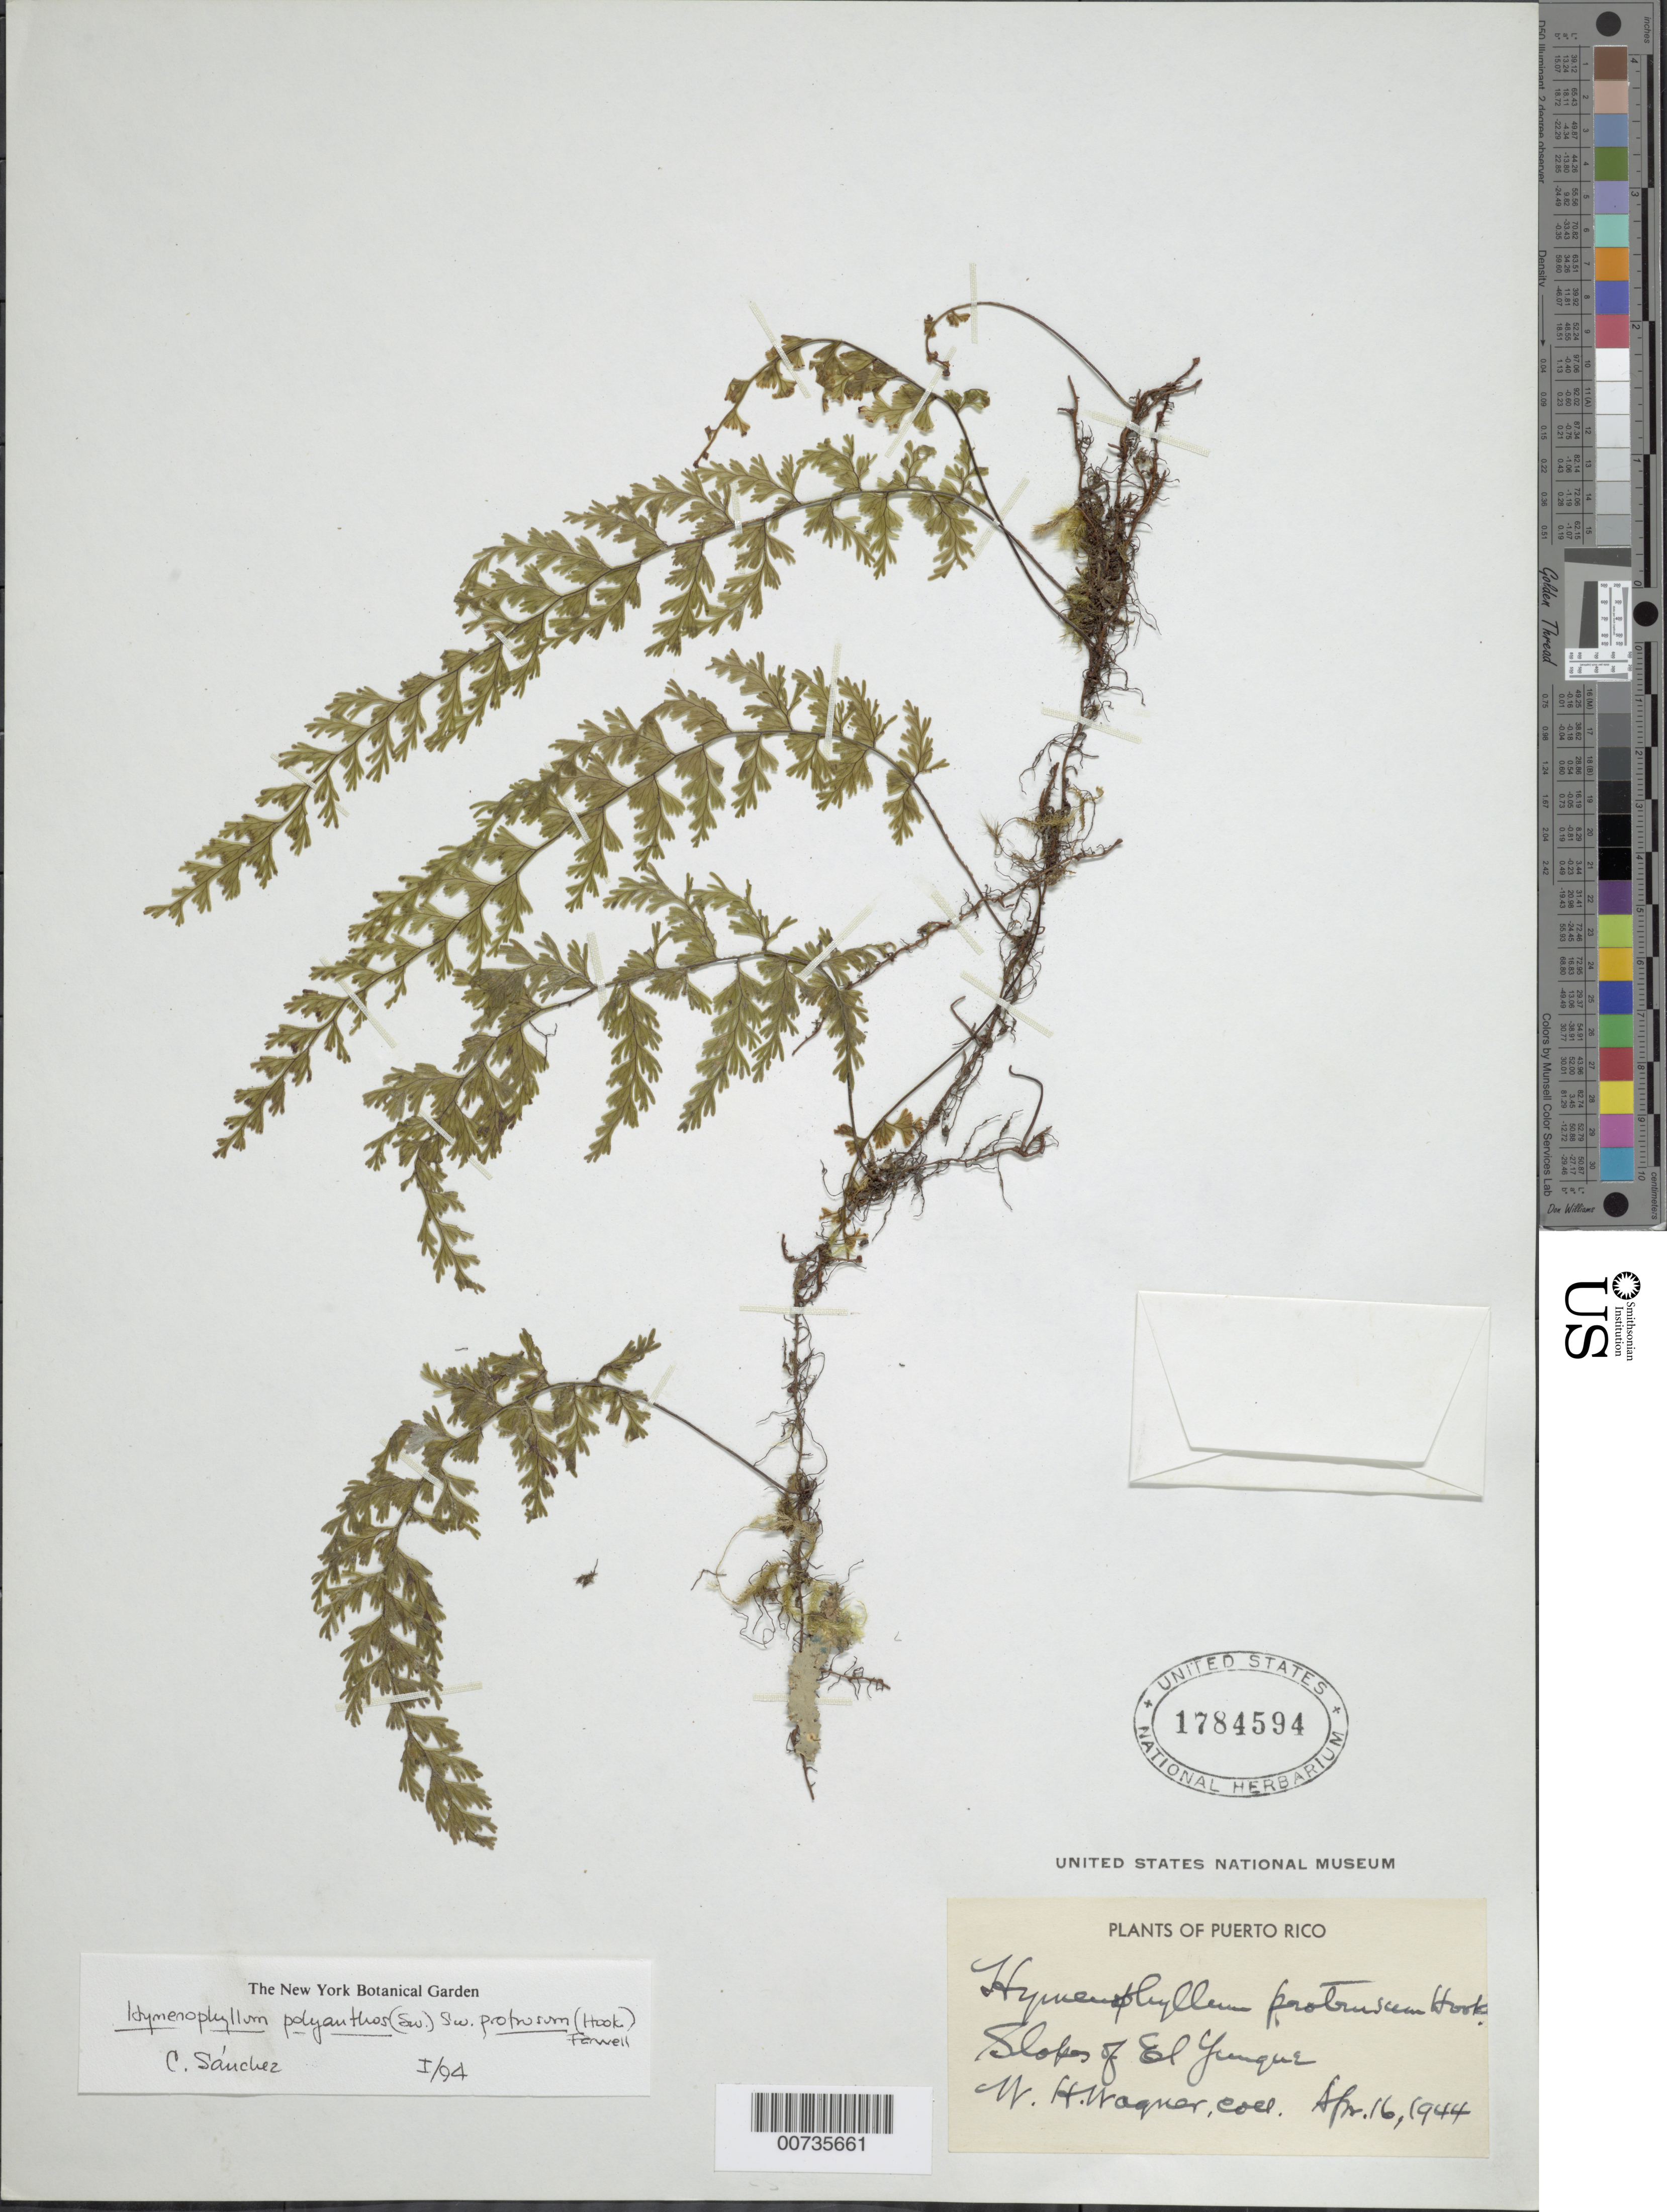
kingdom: Plantae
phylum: Tracheophyta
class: Polypodiopsida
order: Hymenophyllales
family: Hymenophyllaceae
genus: Hymenophyllum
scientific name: Hymenophyllum polyanthos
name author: (Sw.) Sw.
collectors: W. H. Wagner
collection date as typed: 16 Apr 1944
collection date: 1944-04-16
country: Puerto Rico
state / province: Río Grande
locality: El Yunque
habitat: Slopes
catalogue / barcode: US 1784594